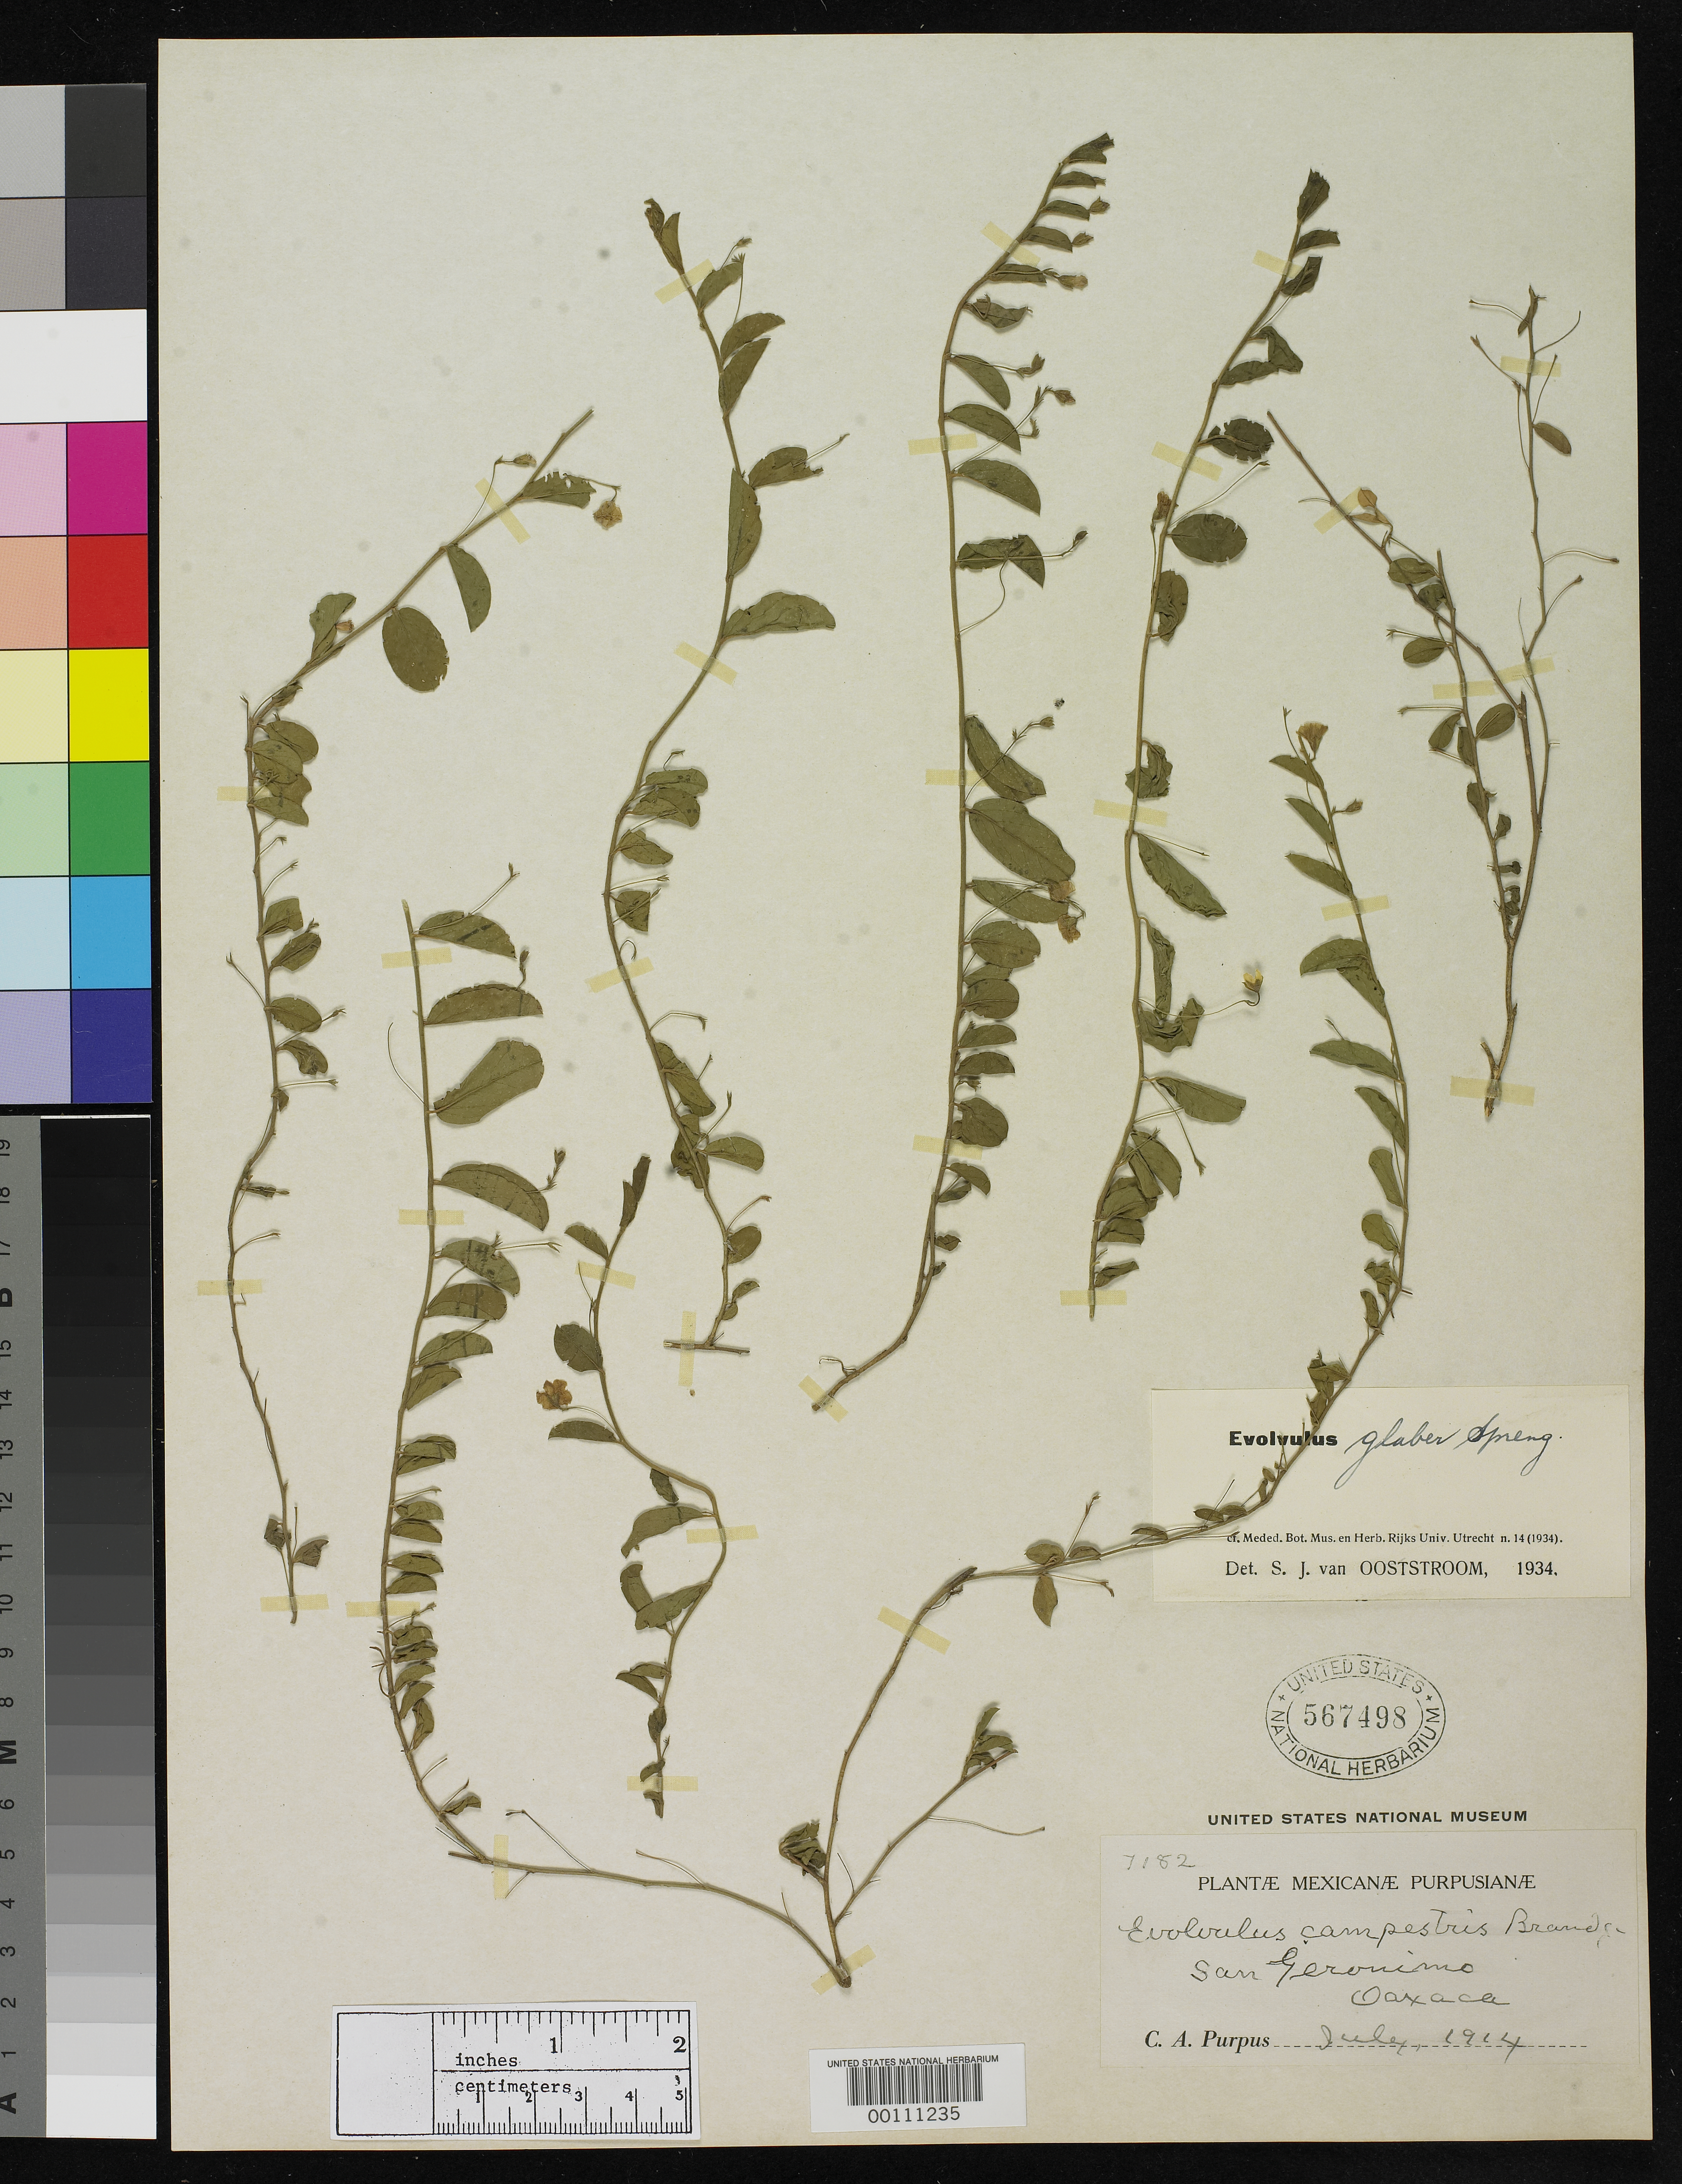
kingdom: Plantae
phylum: Tracheophyta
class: Magnoliopsida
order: Solanales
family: Convolvulaceae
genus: Evolvulus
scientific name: Evolvulus campestris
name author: Brandegee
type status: Isotype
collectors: C. A. Purpus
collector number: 7182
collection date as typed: Jul 1914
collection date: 1914-07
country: Mexico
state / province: Oaxaca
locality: Near San Geronimo.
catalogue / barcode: US 567498